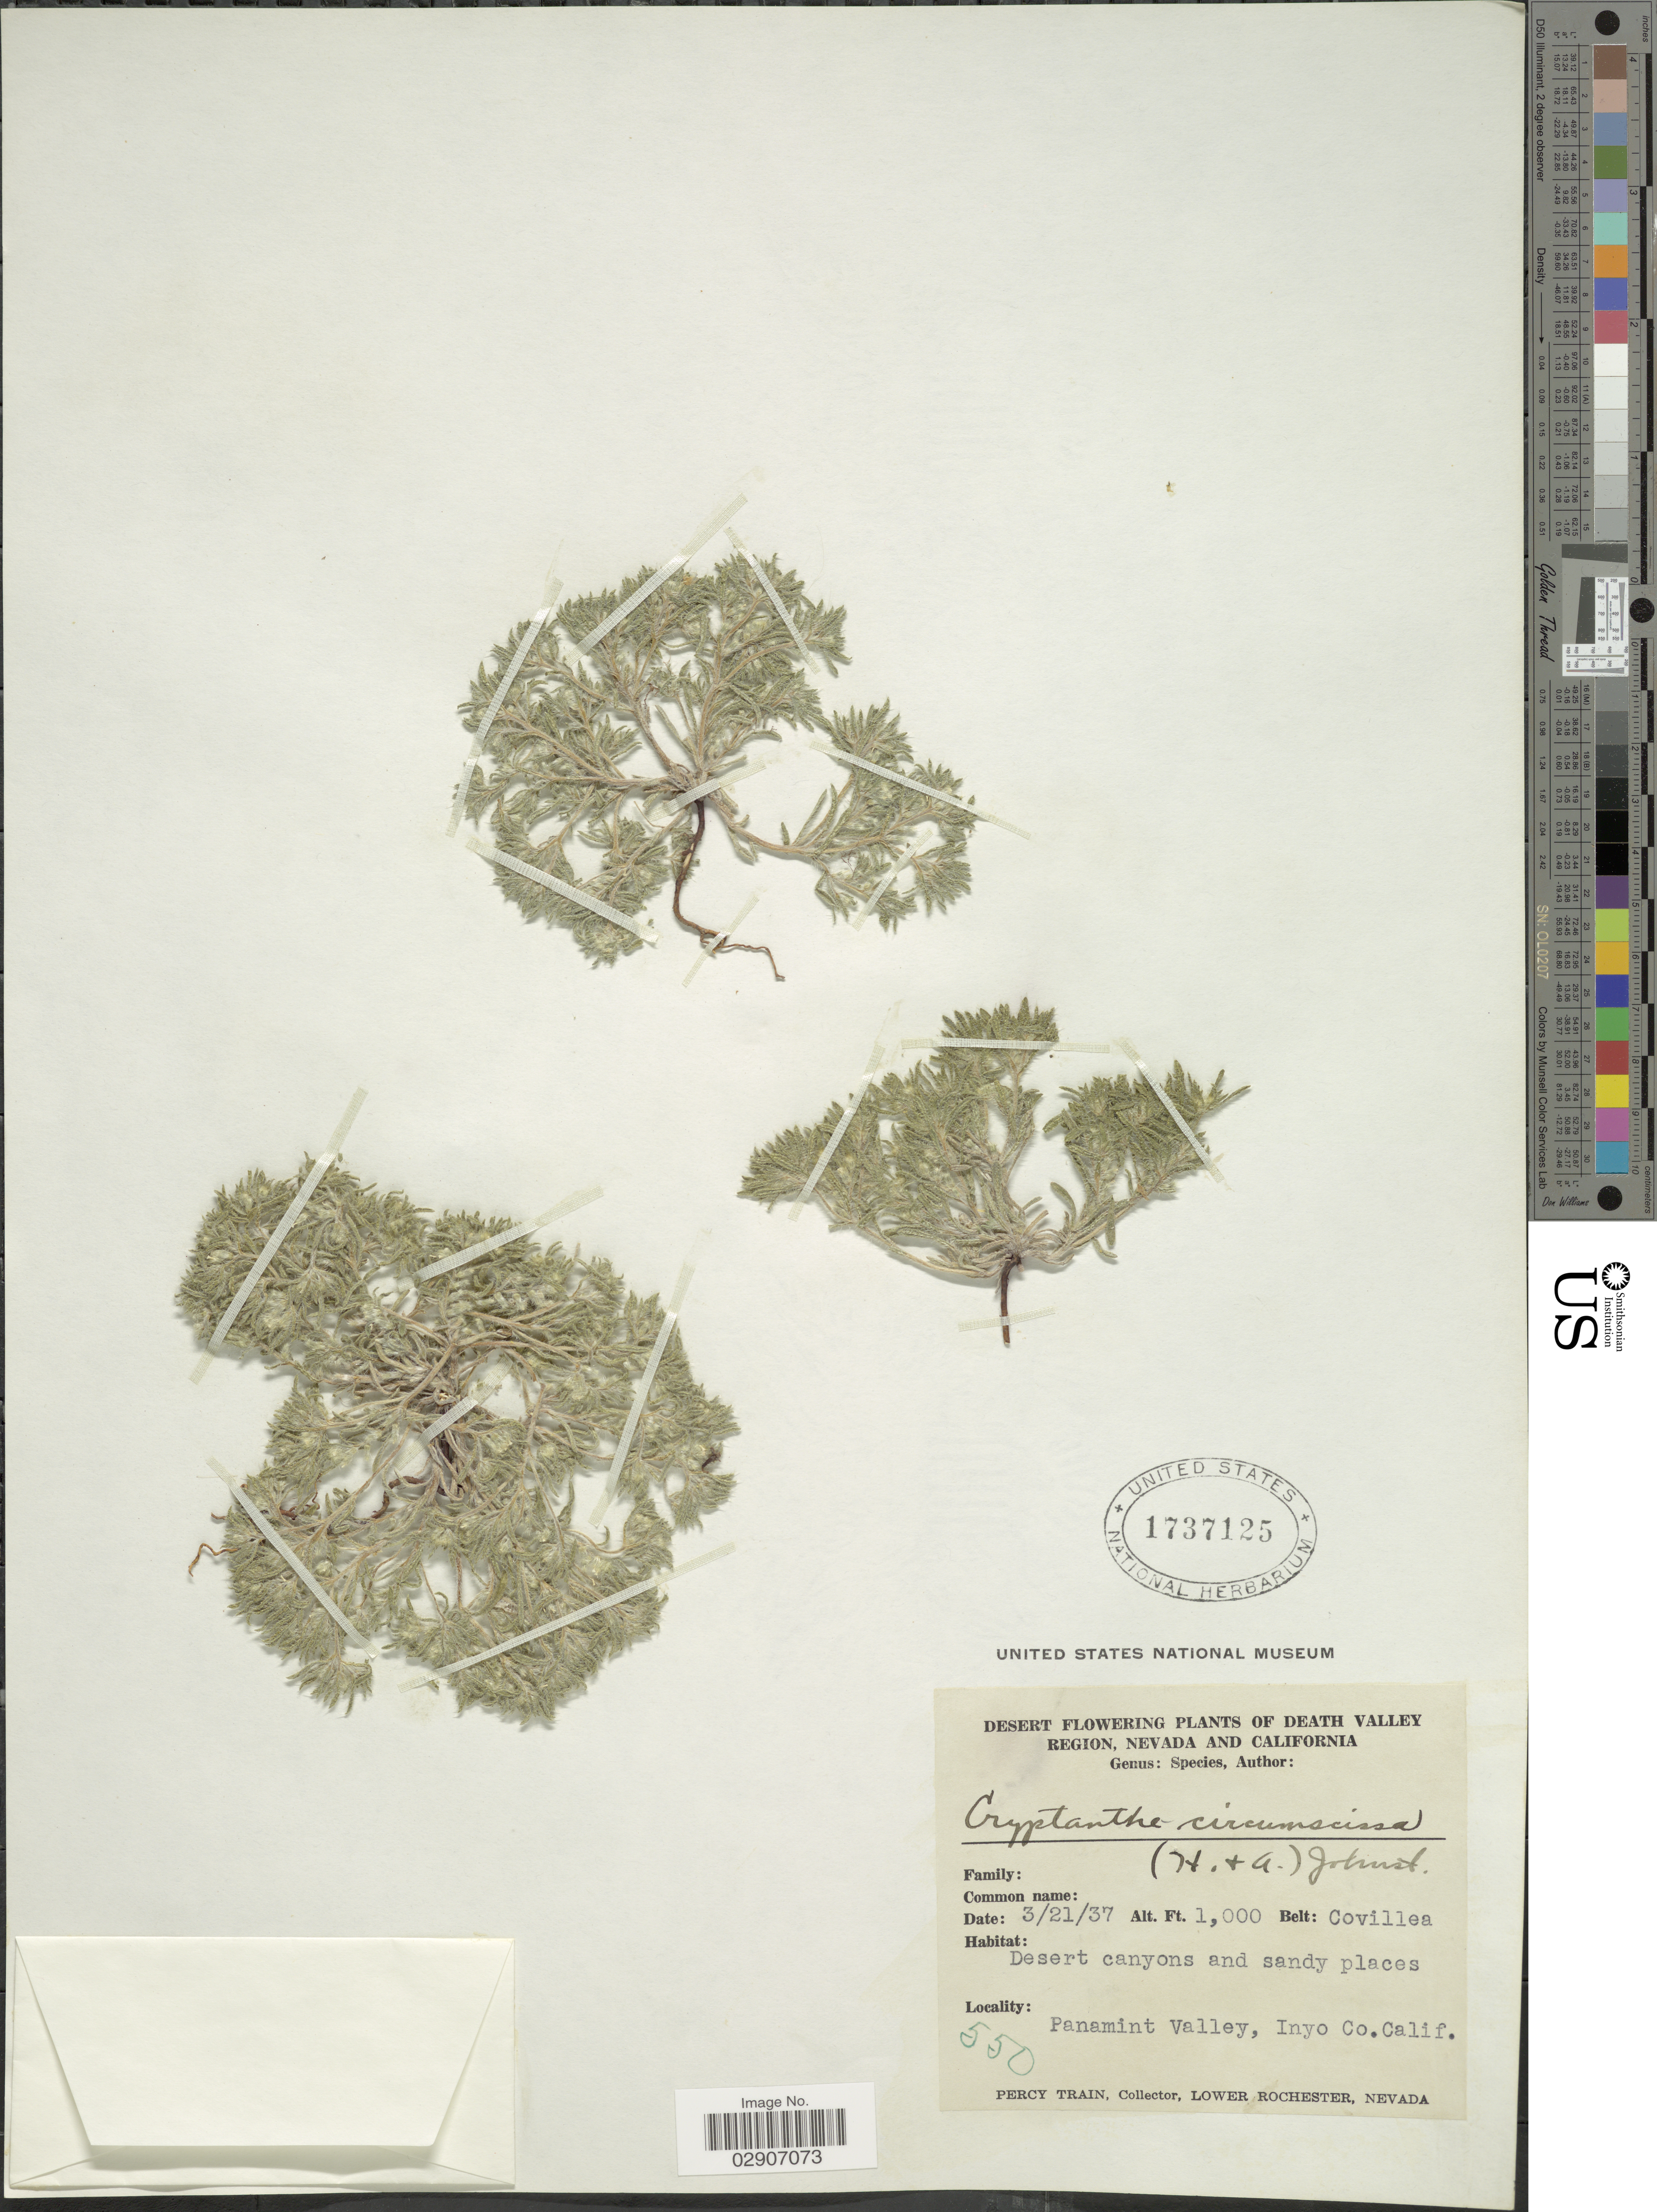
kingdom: Plantae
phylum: Tracheophyta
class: Magnoliopsida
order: Boraginales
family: Boraginaceae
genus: Cryptantha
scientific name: Cryptantha circumscissa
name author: (Hook. & Arn.) I.M. Johnst.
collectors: P. Train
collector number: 550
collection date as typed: Transcribed d/m/y: 21/3/37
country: United States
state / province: California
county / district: Inyo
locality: Death Valley. Panamint Valley, Inyo Co.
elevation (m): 305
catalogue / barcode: US 1737125